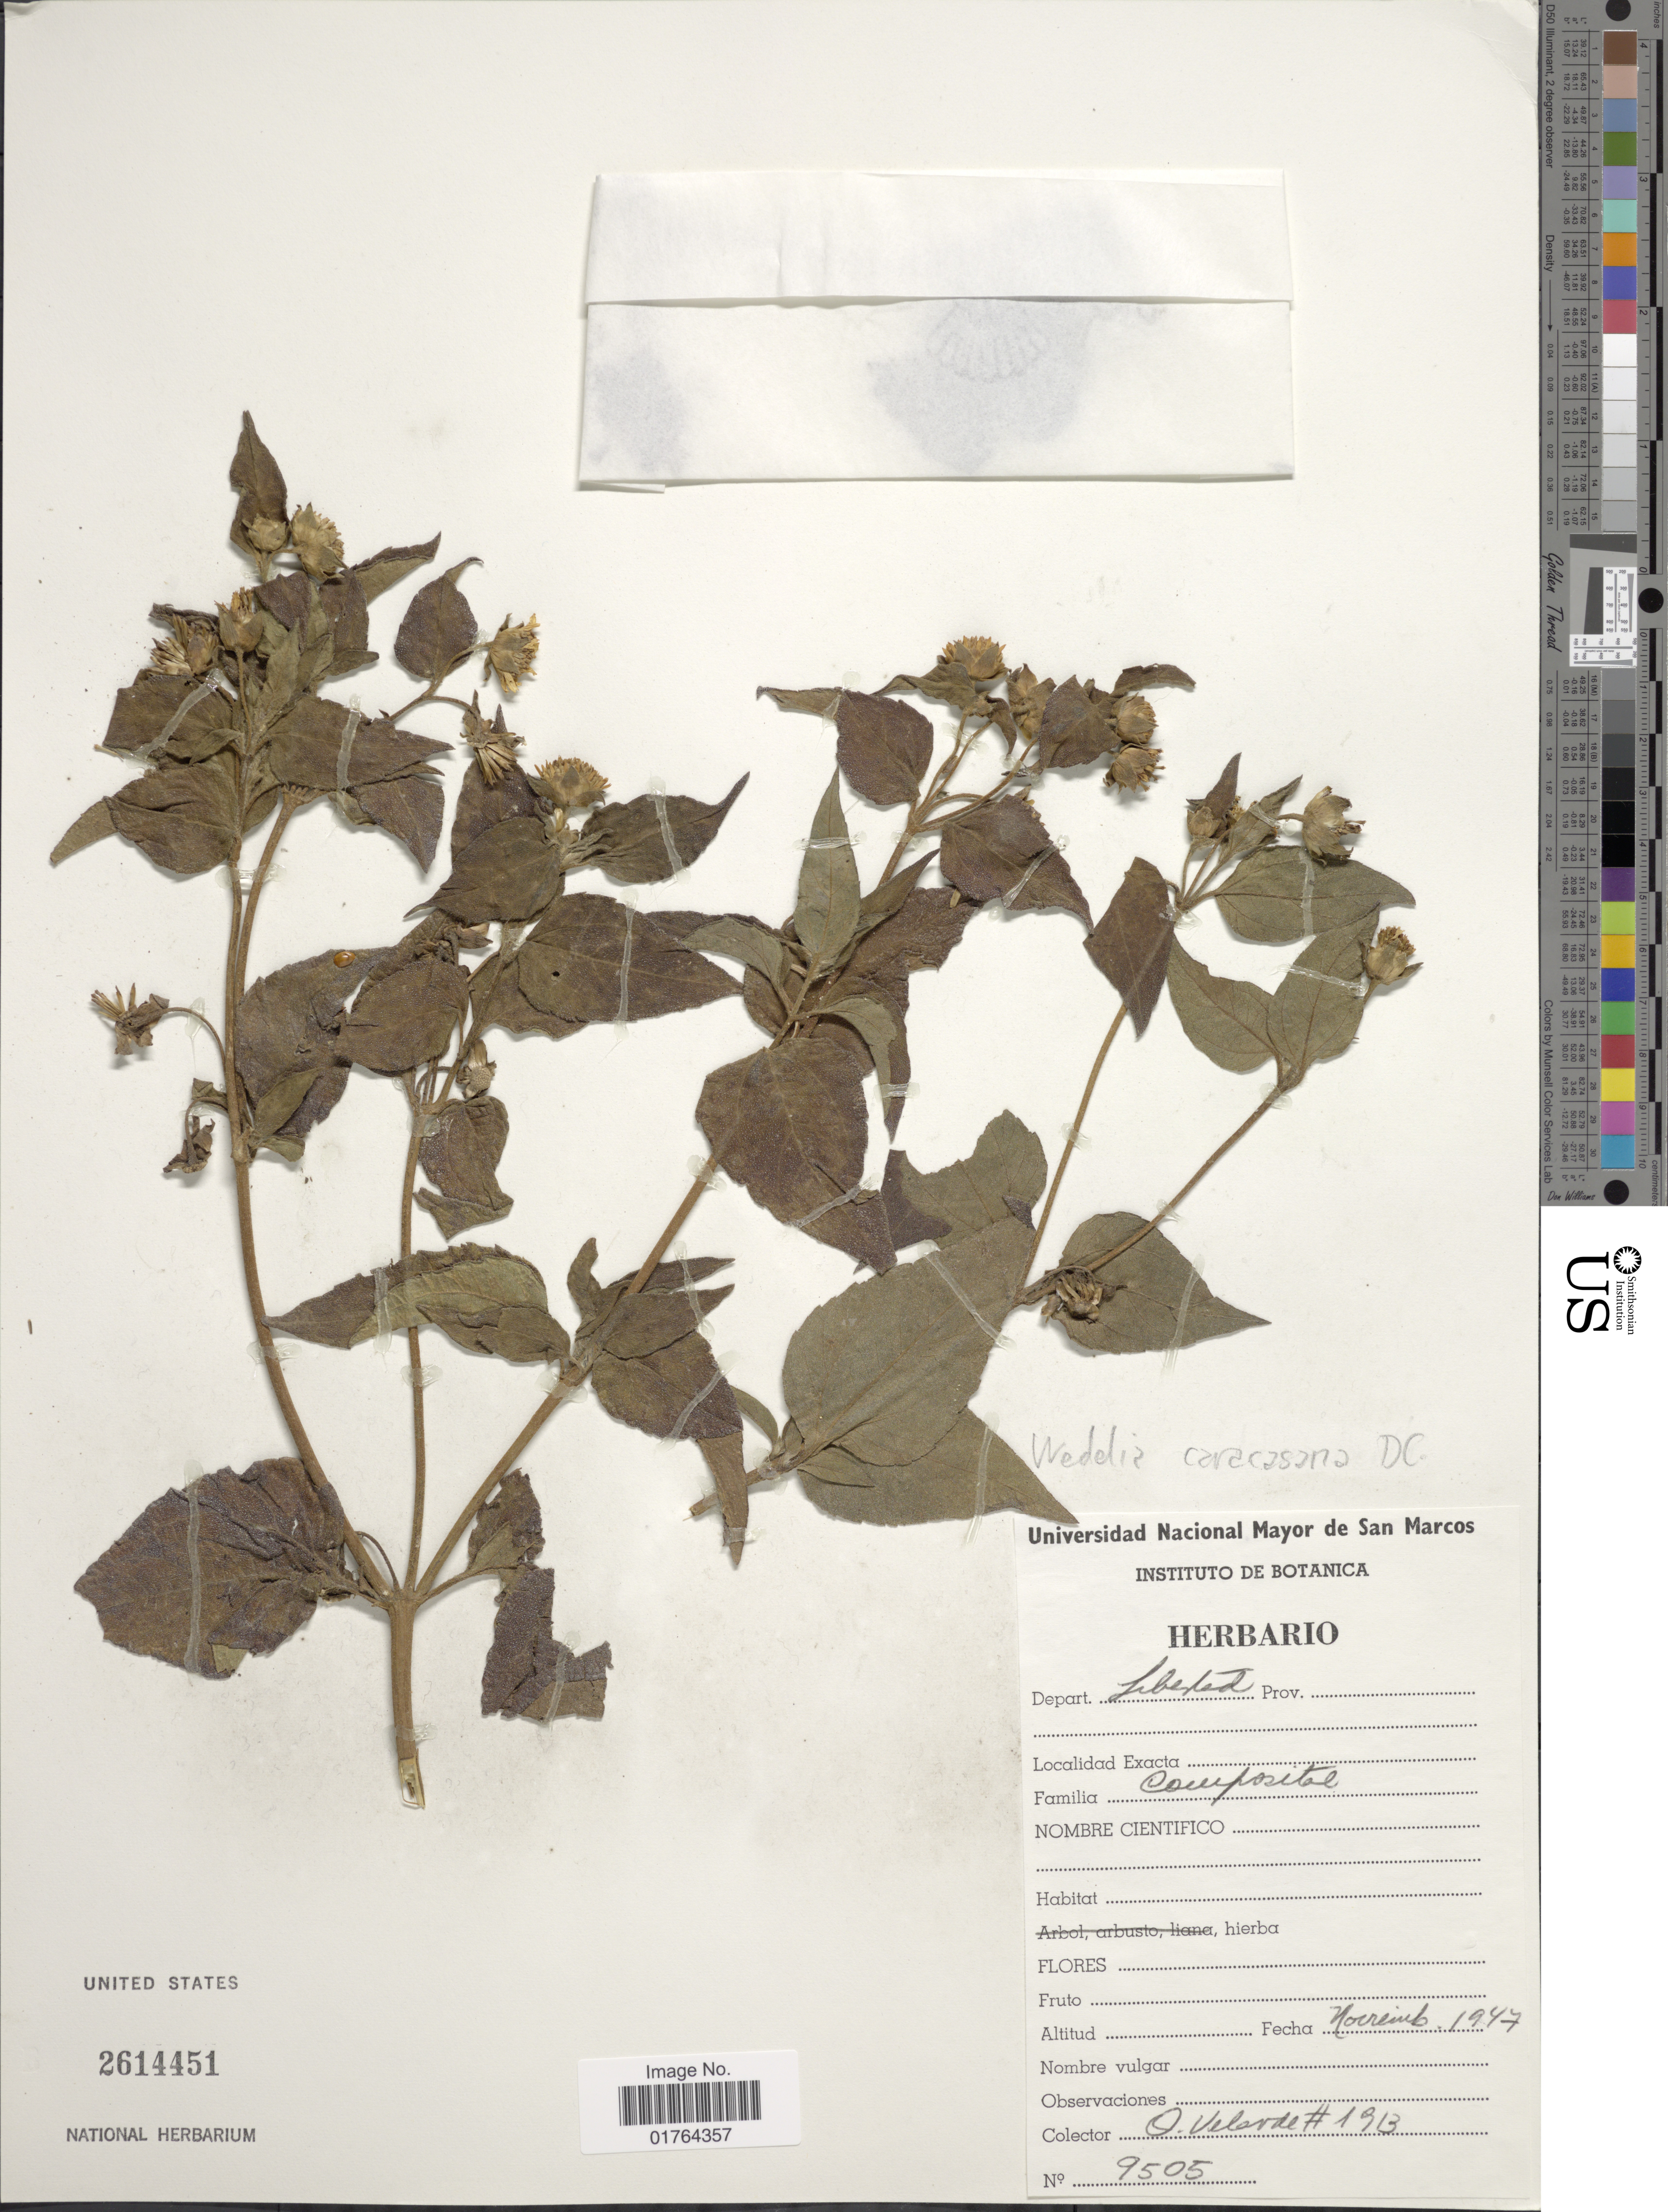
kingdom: Plantae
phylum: Tracheophyta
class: Magnoliopsida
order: Asterales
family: Asteraceae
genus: Wedelia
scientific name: Wedelia calycina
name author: Rich.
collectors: O. Velarde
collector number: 1913/9505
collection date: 1947-11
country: Peru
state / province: La Libertad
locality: Depart. Libertad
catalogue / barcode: US 2614451